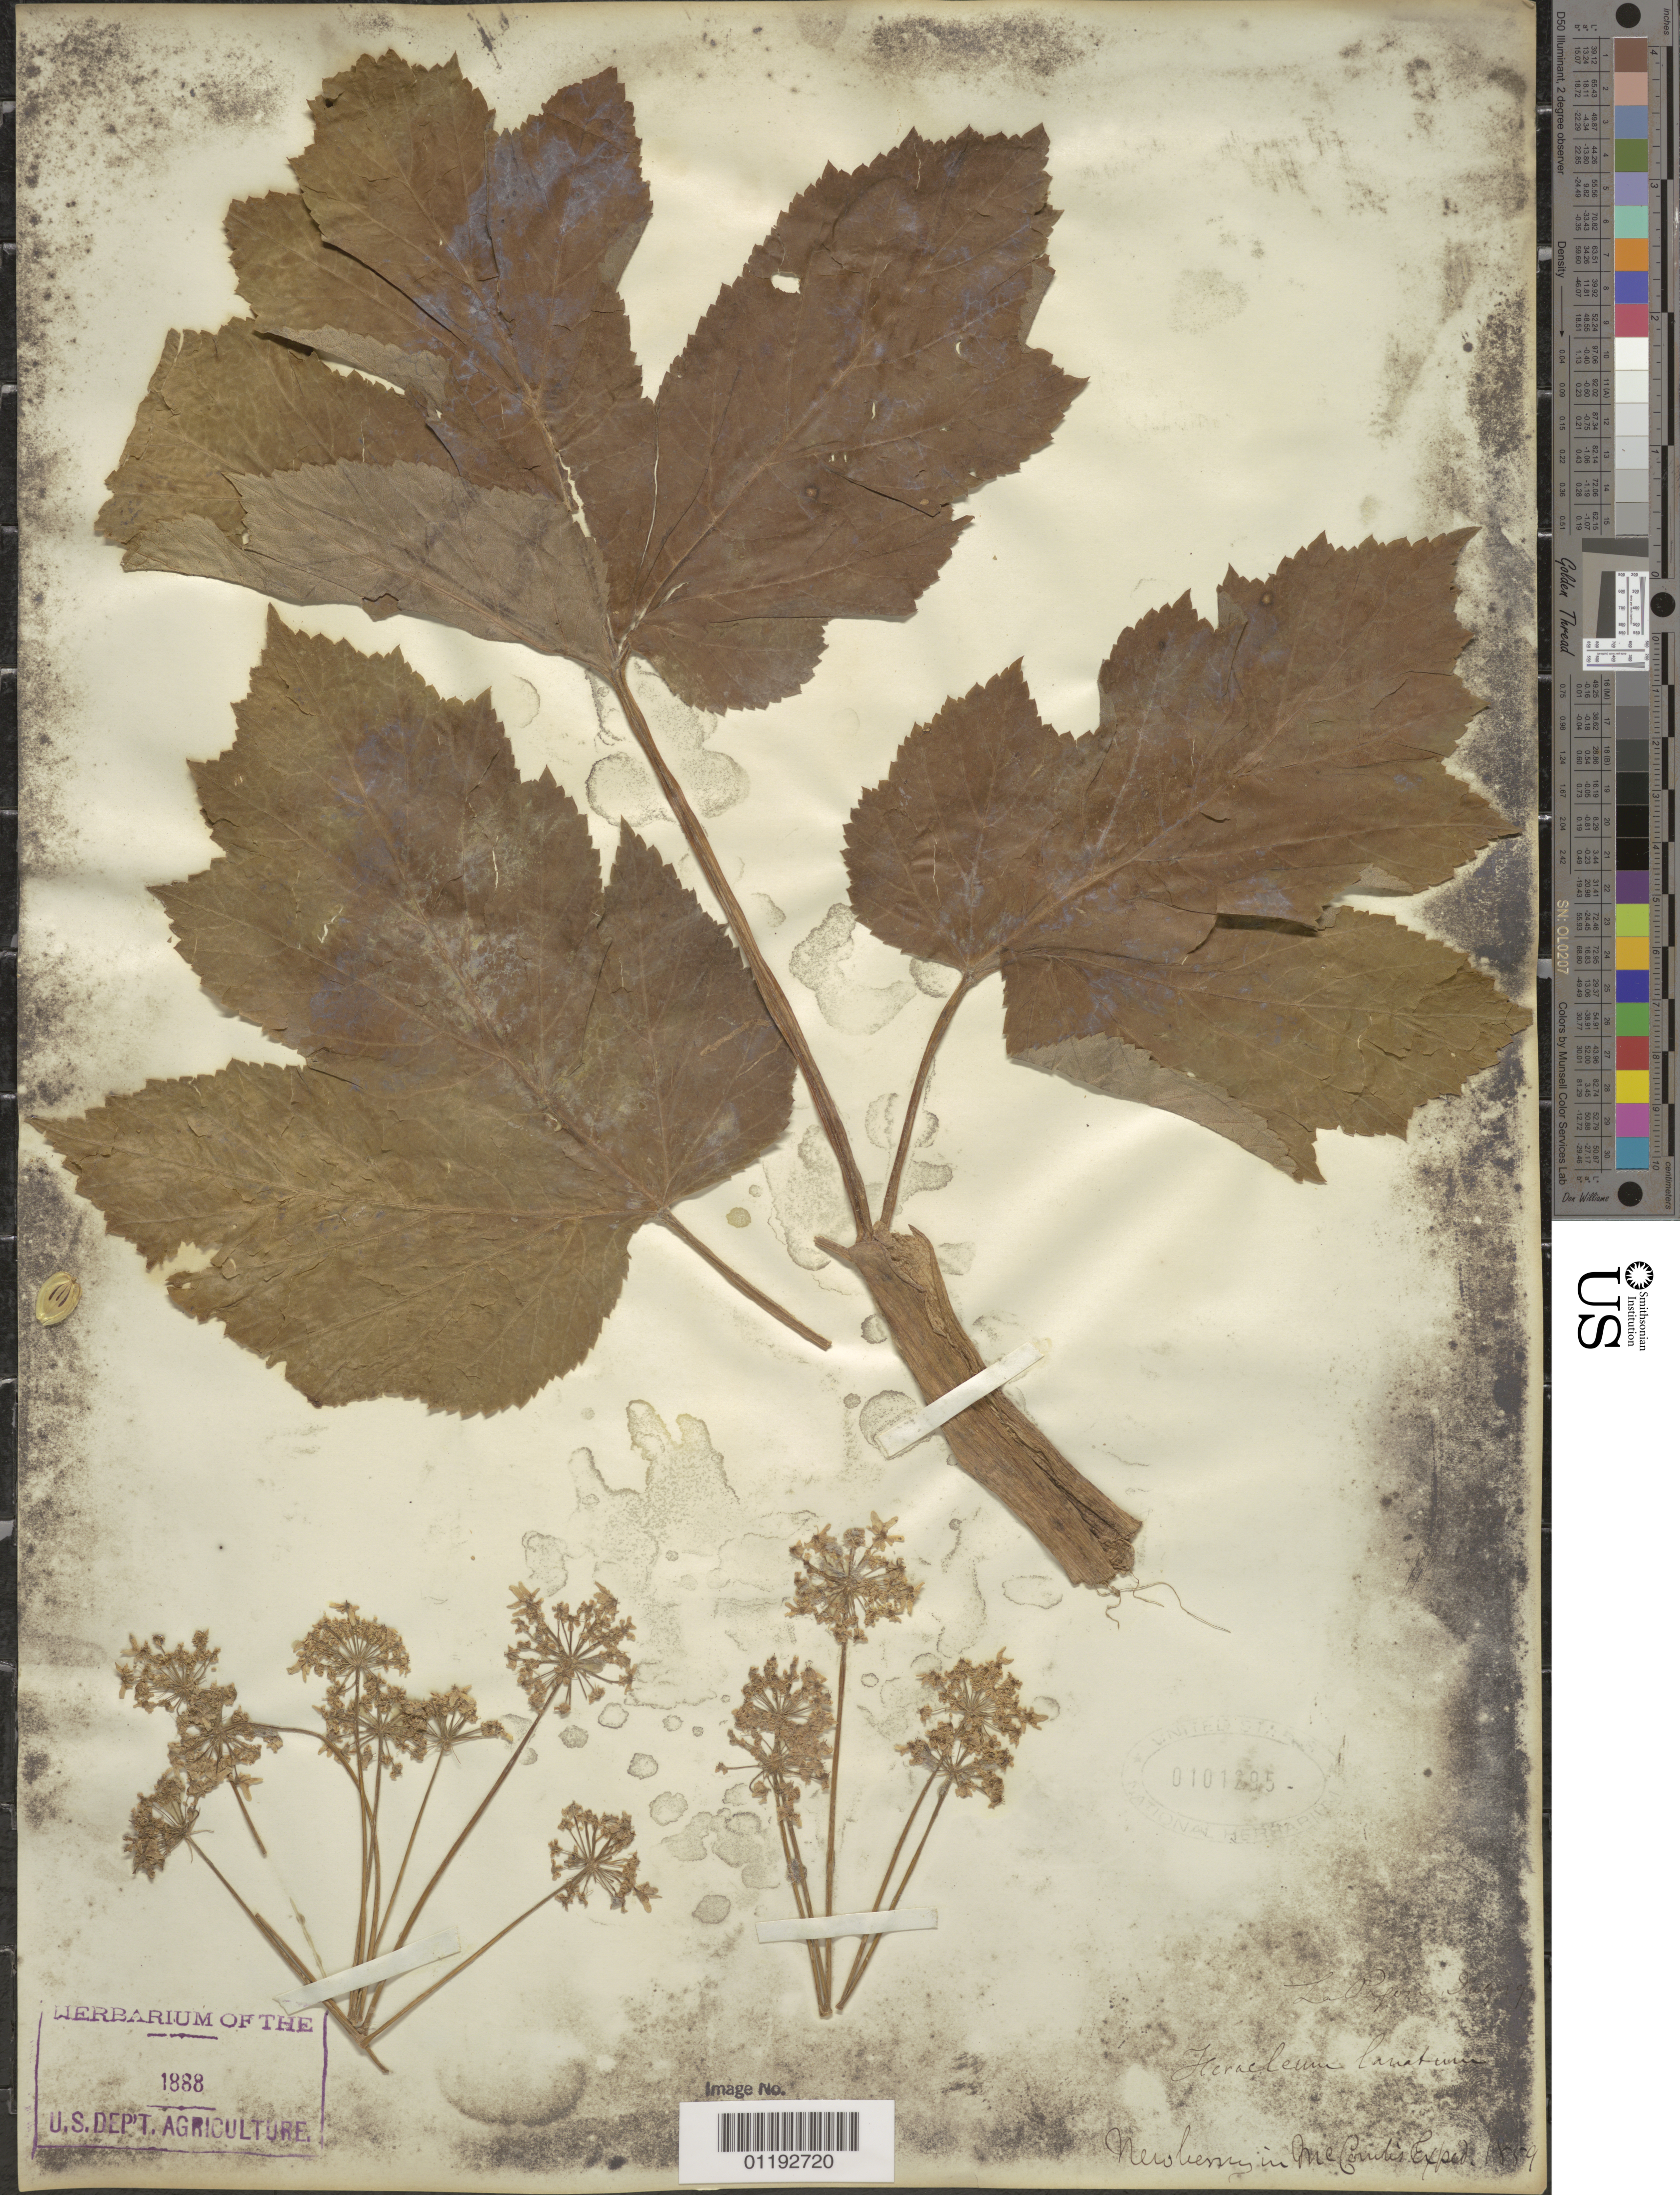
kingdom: Plantae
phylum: Tracheophyta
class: Magnoliopsida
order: Apiales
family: Apiaceae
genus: Heracleum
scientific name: Heracleum lanatum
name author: Michx.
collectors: J. S. Newberry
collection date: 1859-07-29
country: United States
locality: La Pagosa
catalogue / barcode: US 101295